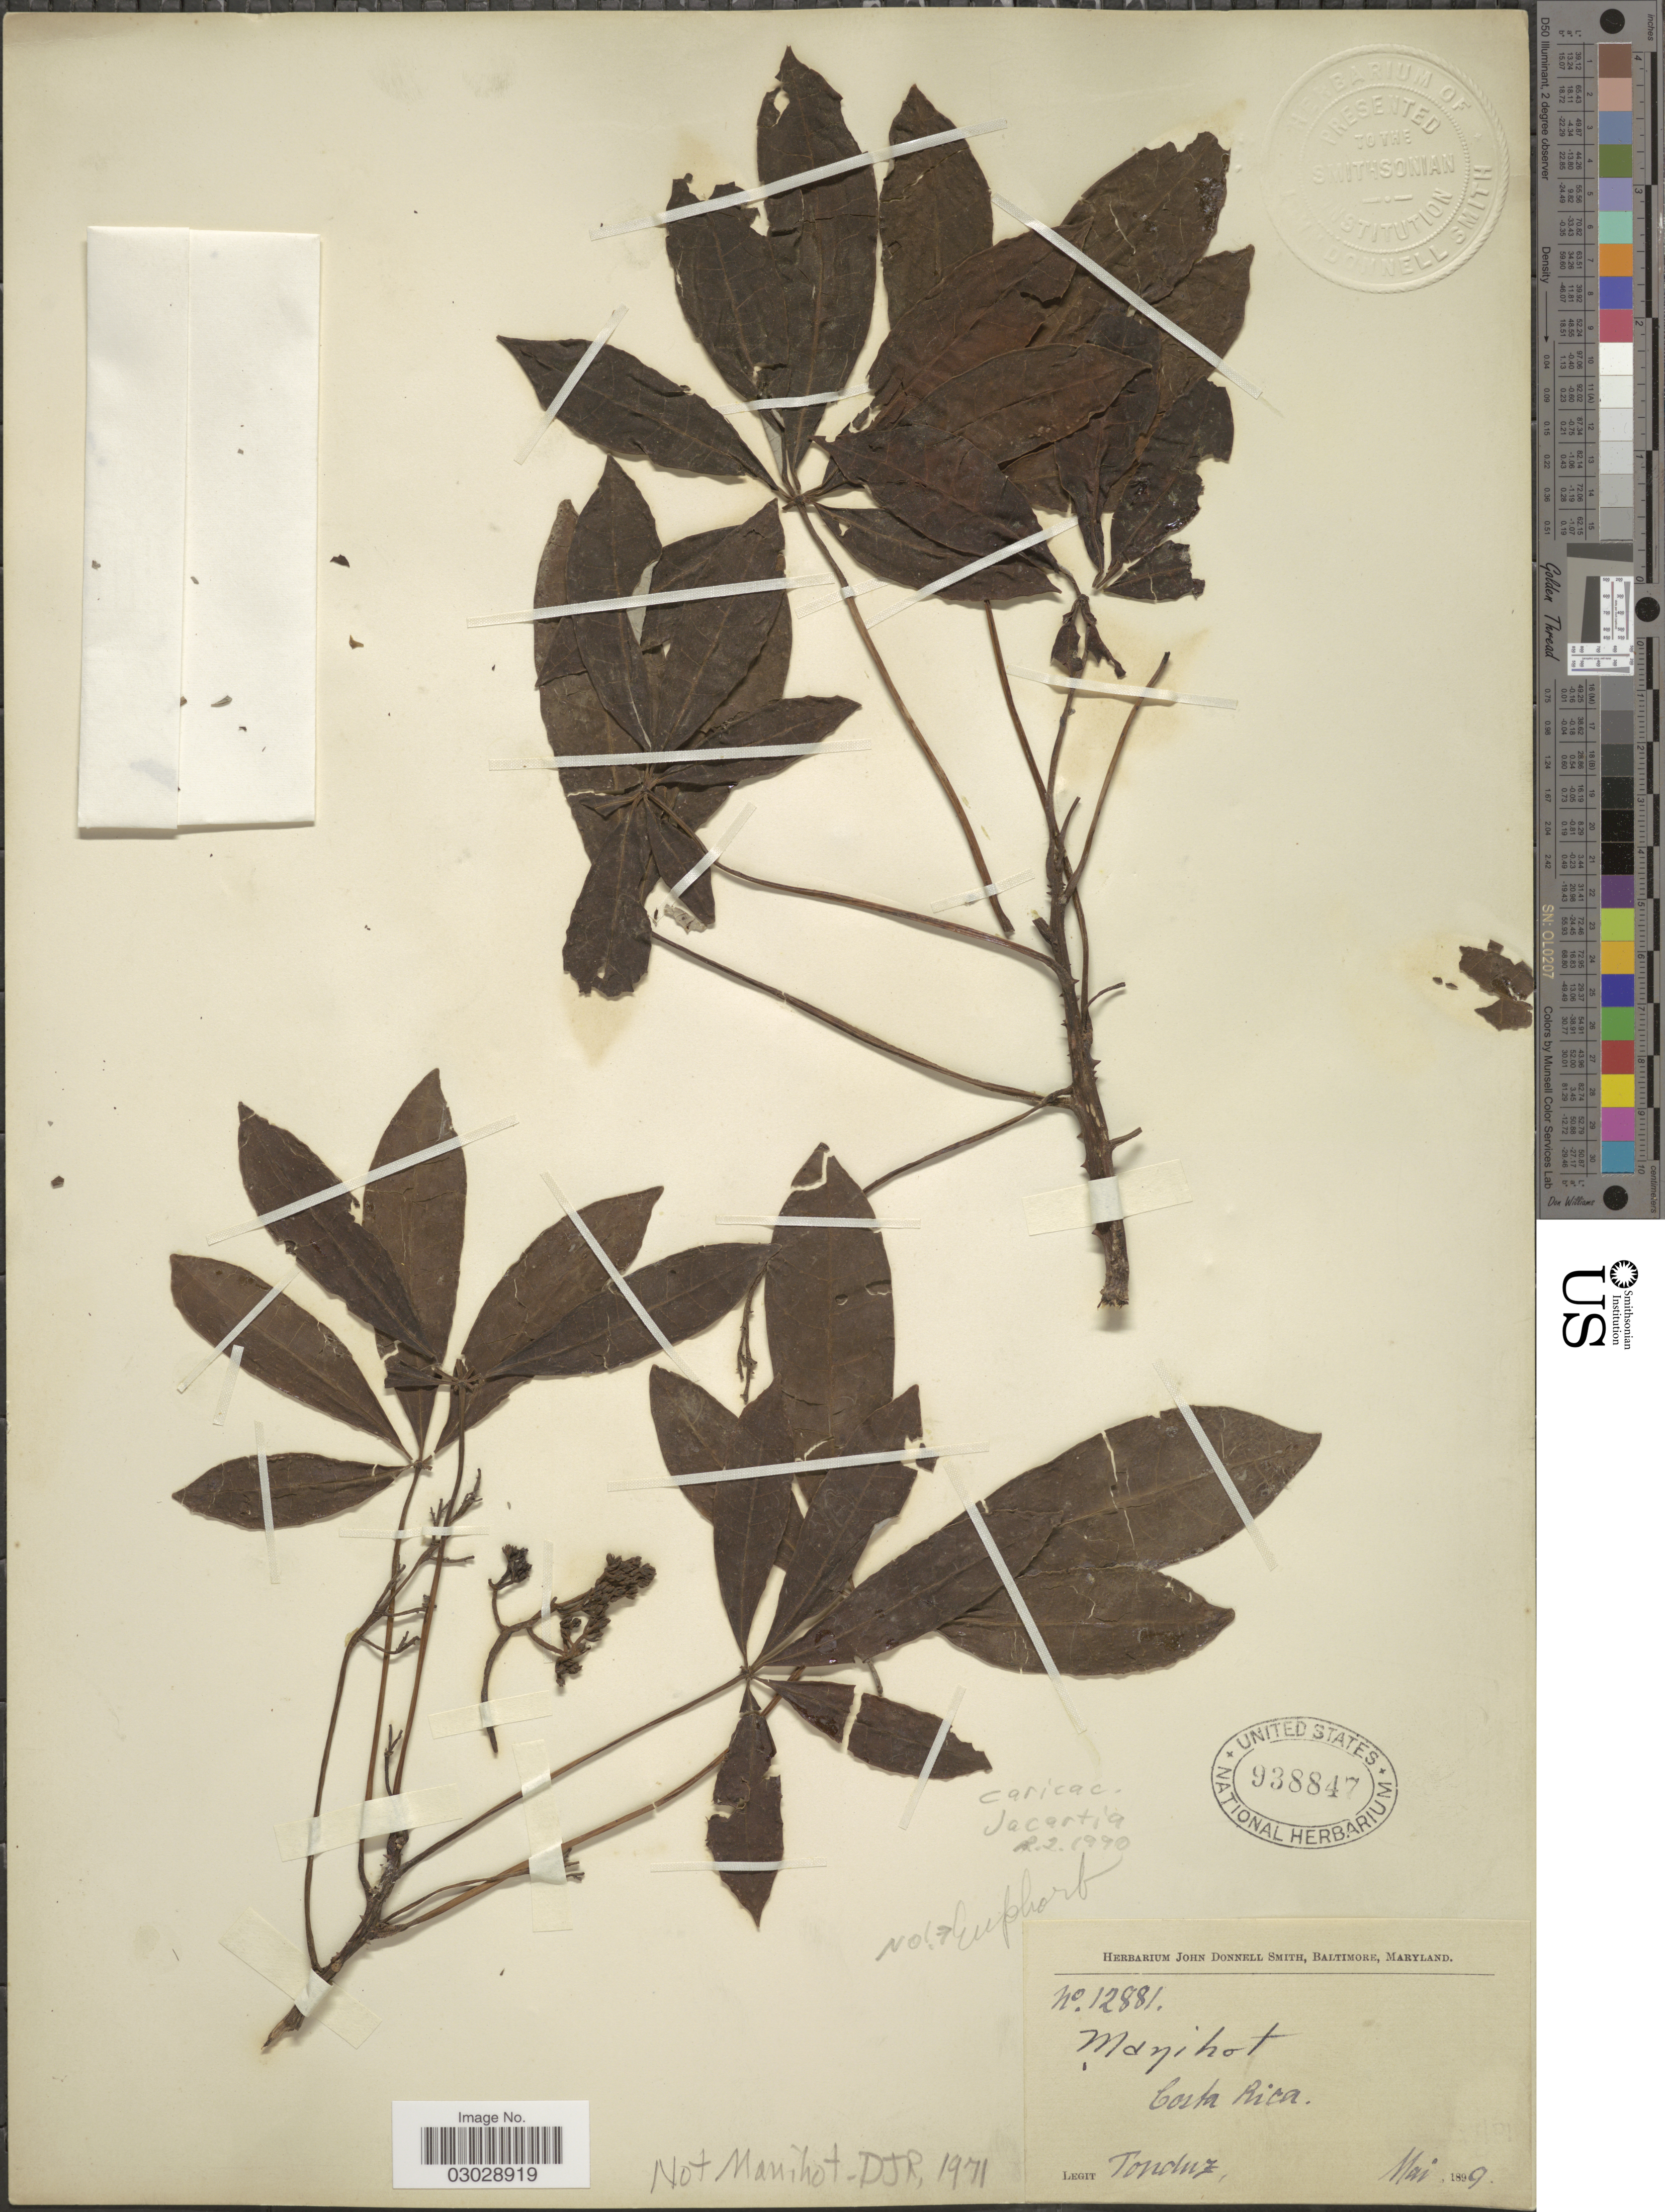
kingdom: Plantae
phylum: Tracheophyta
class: Magnoliopsida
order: Brassicales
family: Caricaceae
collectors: Tonduz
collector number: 12881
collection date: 1899-05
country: Costa Rica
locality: Manihot.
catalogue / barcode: US 938847